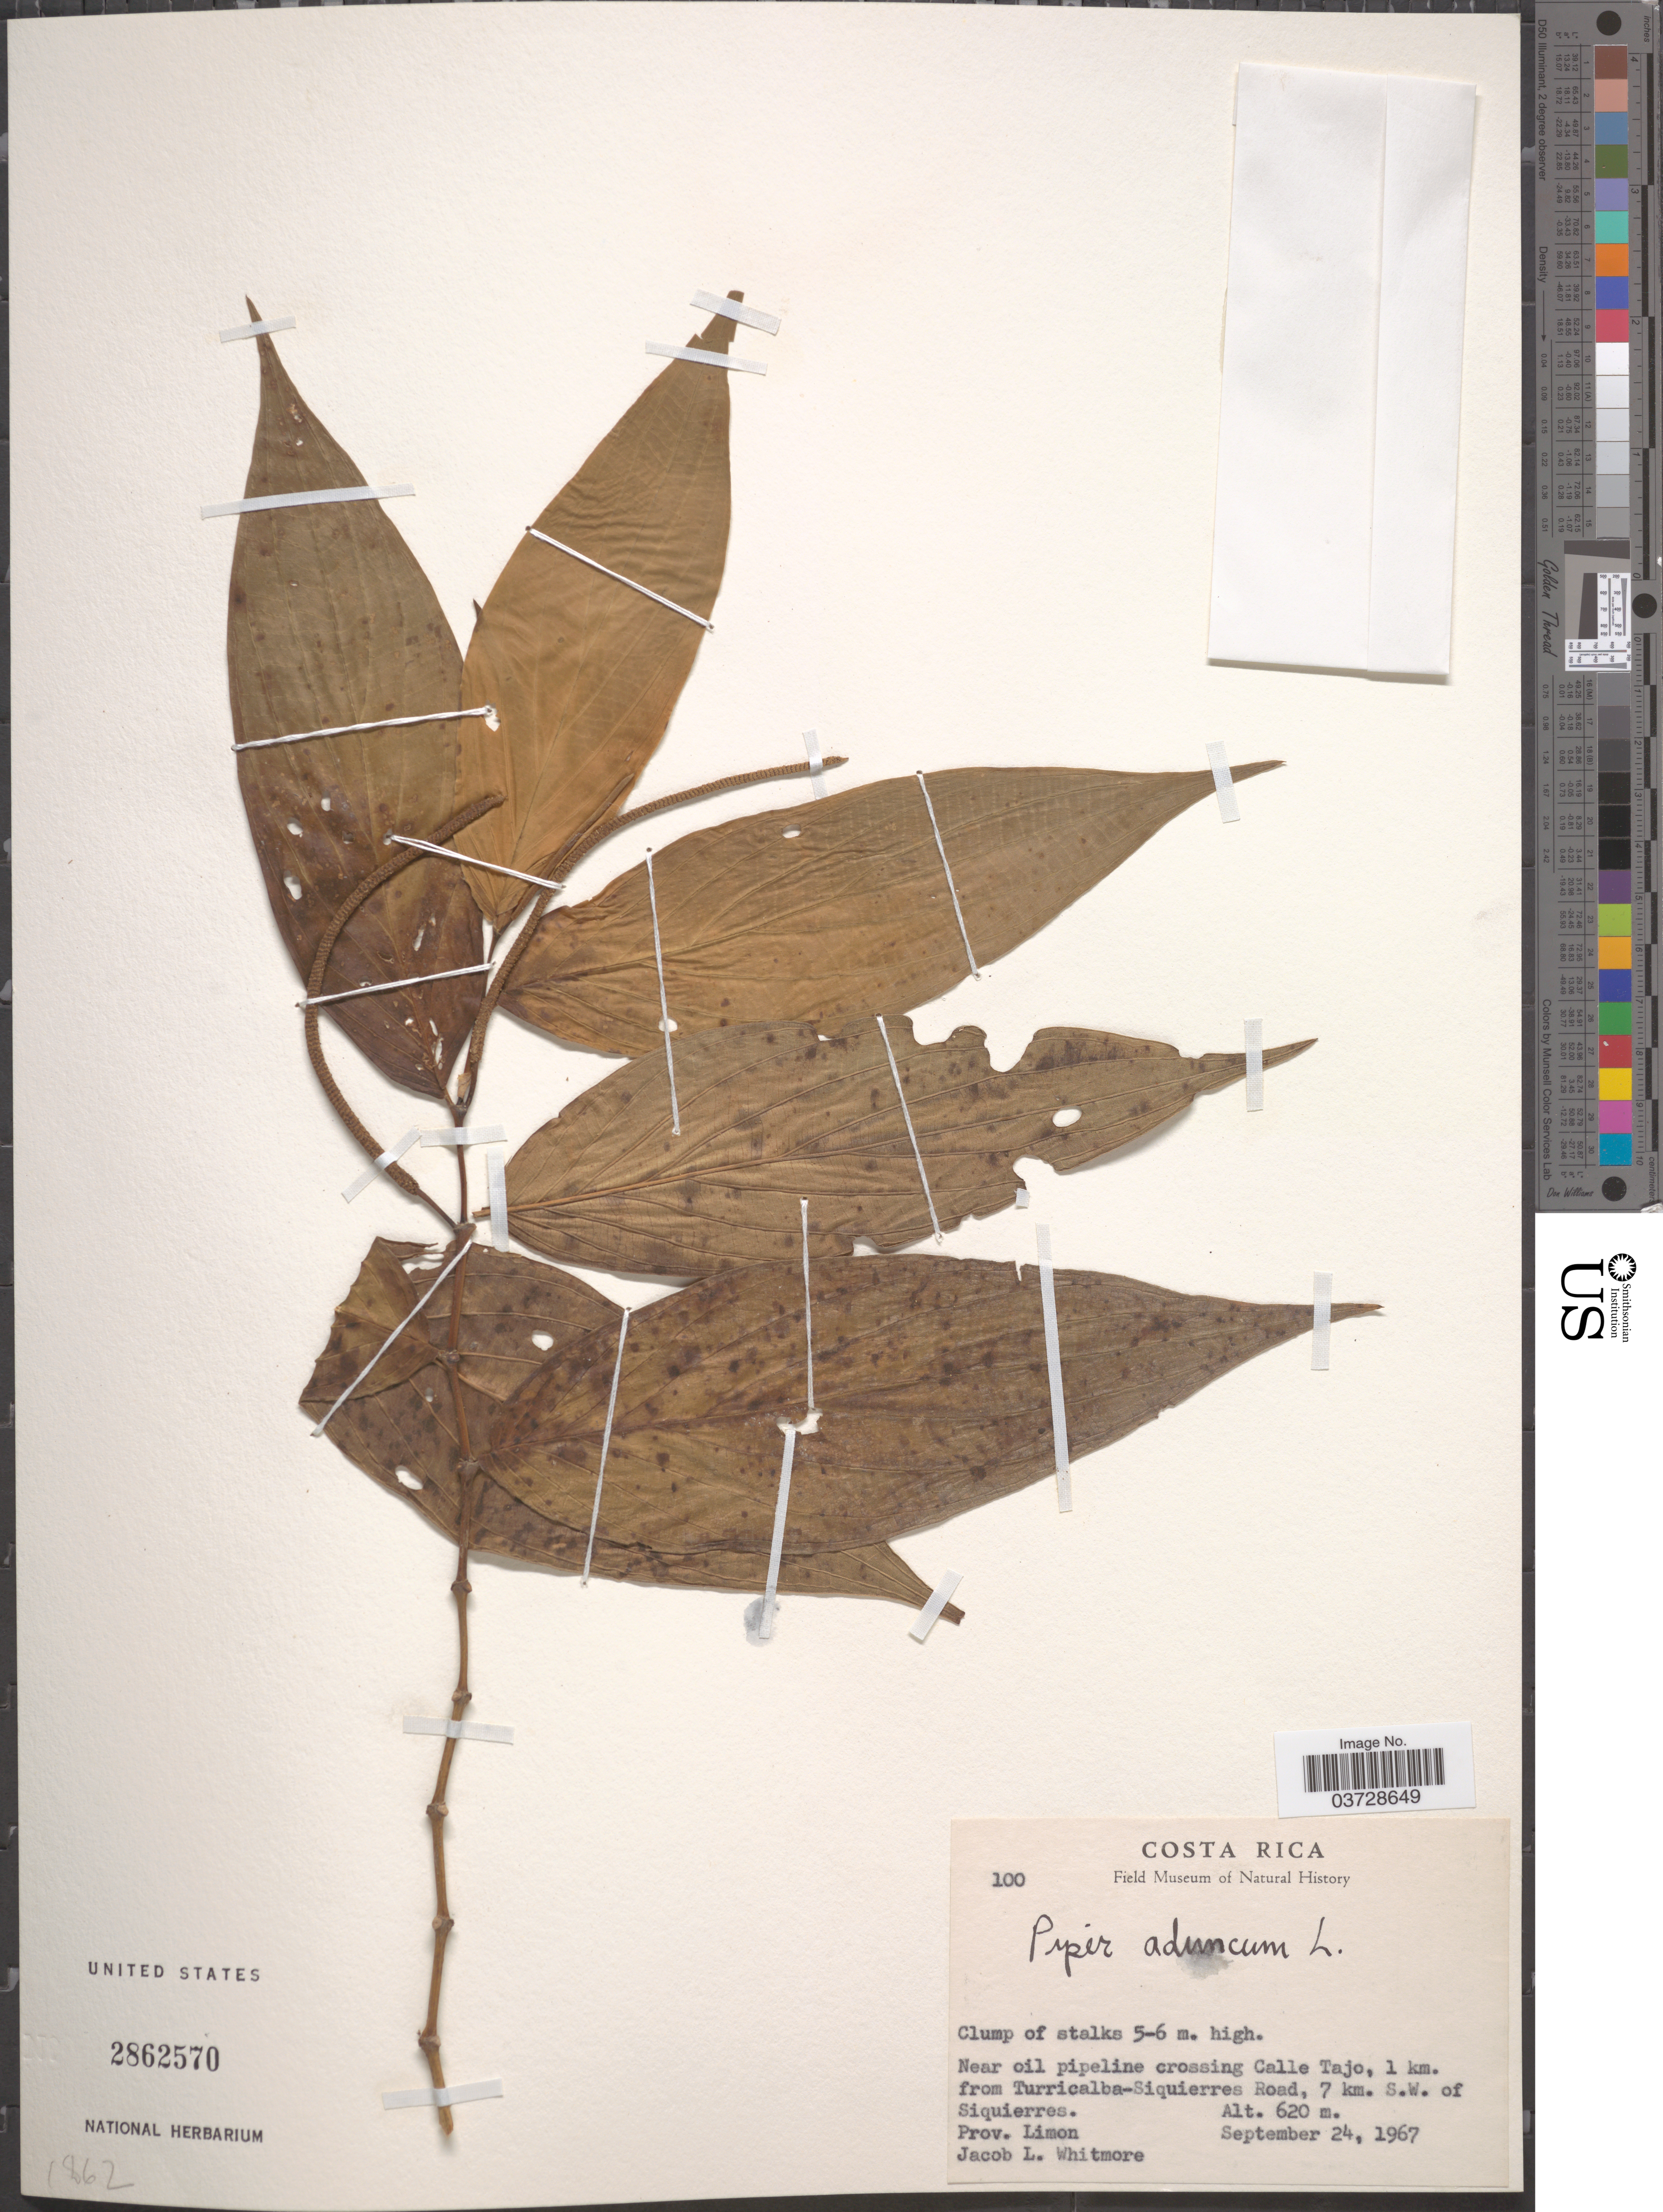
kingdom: Plantae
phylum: Tracheophyta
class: Magnoliopsida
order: Piperales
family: Piperaceae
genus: Piper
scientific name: Piper aduncum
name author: L.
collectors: J. Whitmore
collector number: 100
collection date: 1967-09-24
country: Costa Rica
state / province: Limón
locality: Near oil pipeline crossing Calle Tajo, 1 km. from Turriacalba-Siquierres Road, 7 km. S.W. of Siquierres.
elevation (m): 620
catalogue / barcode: US 2862570